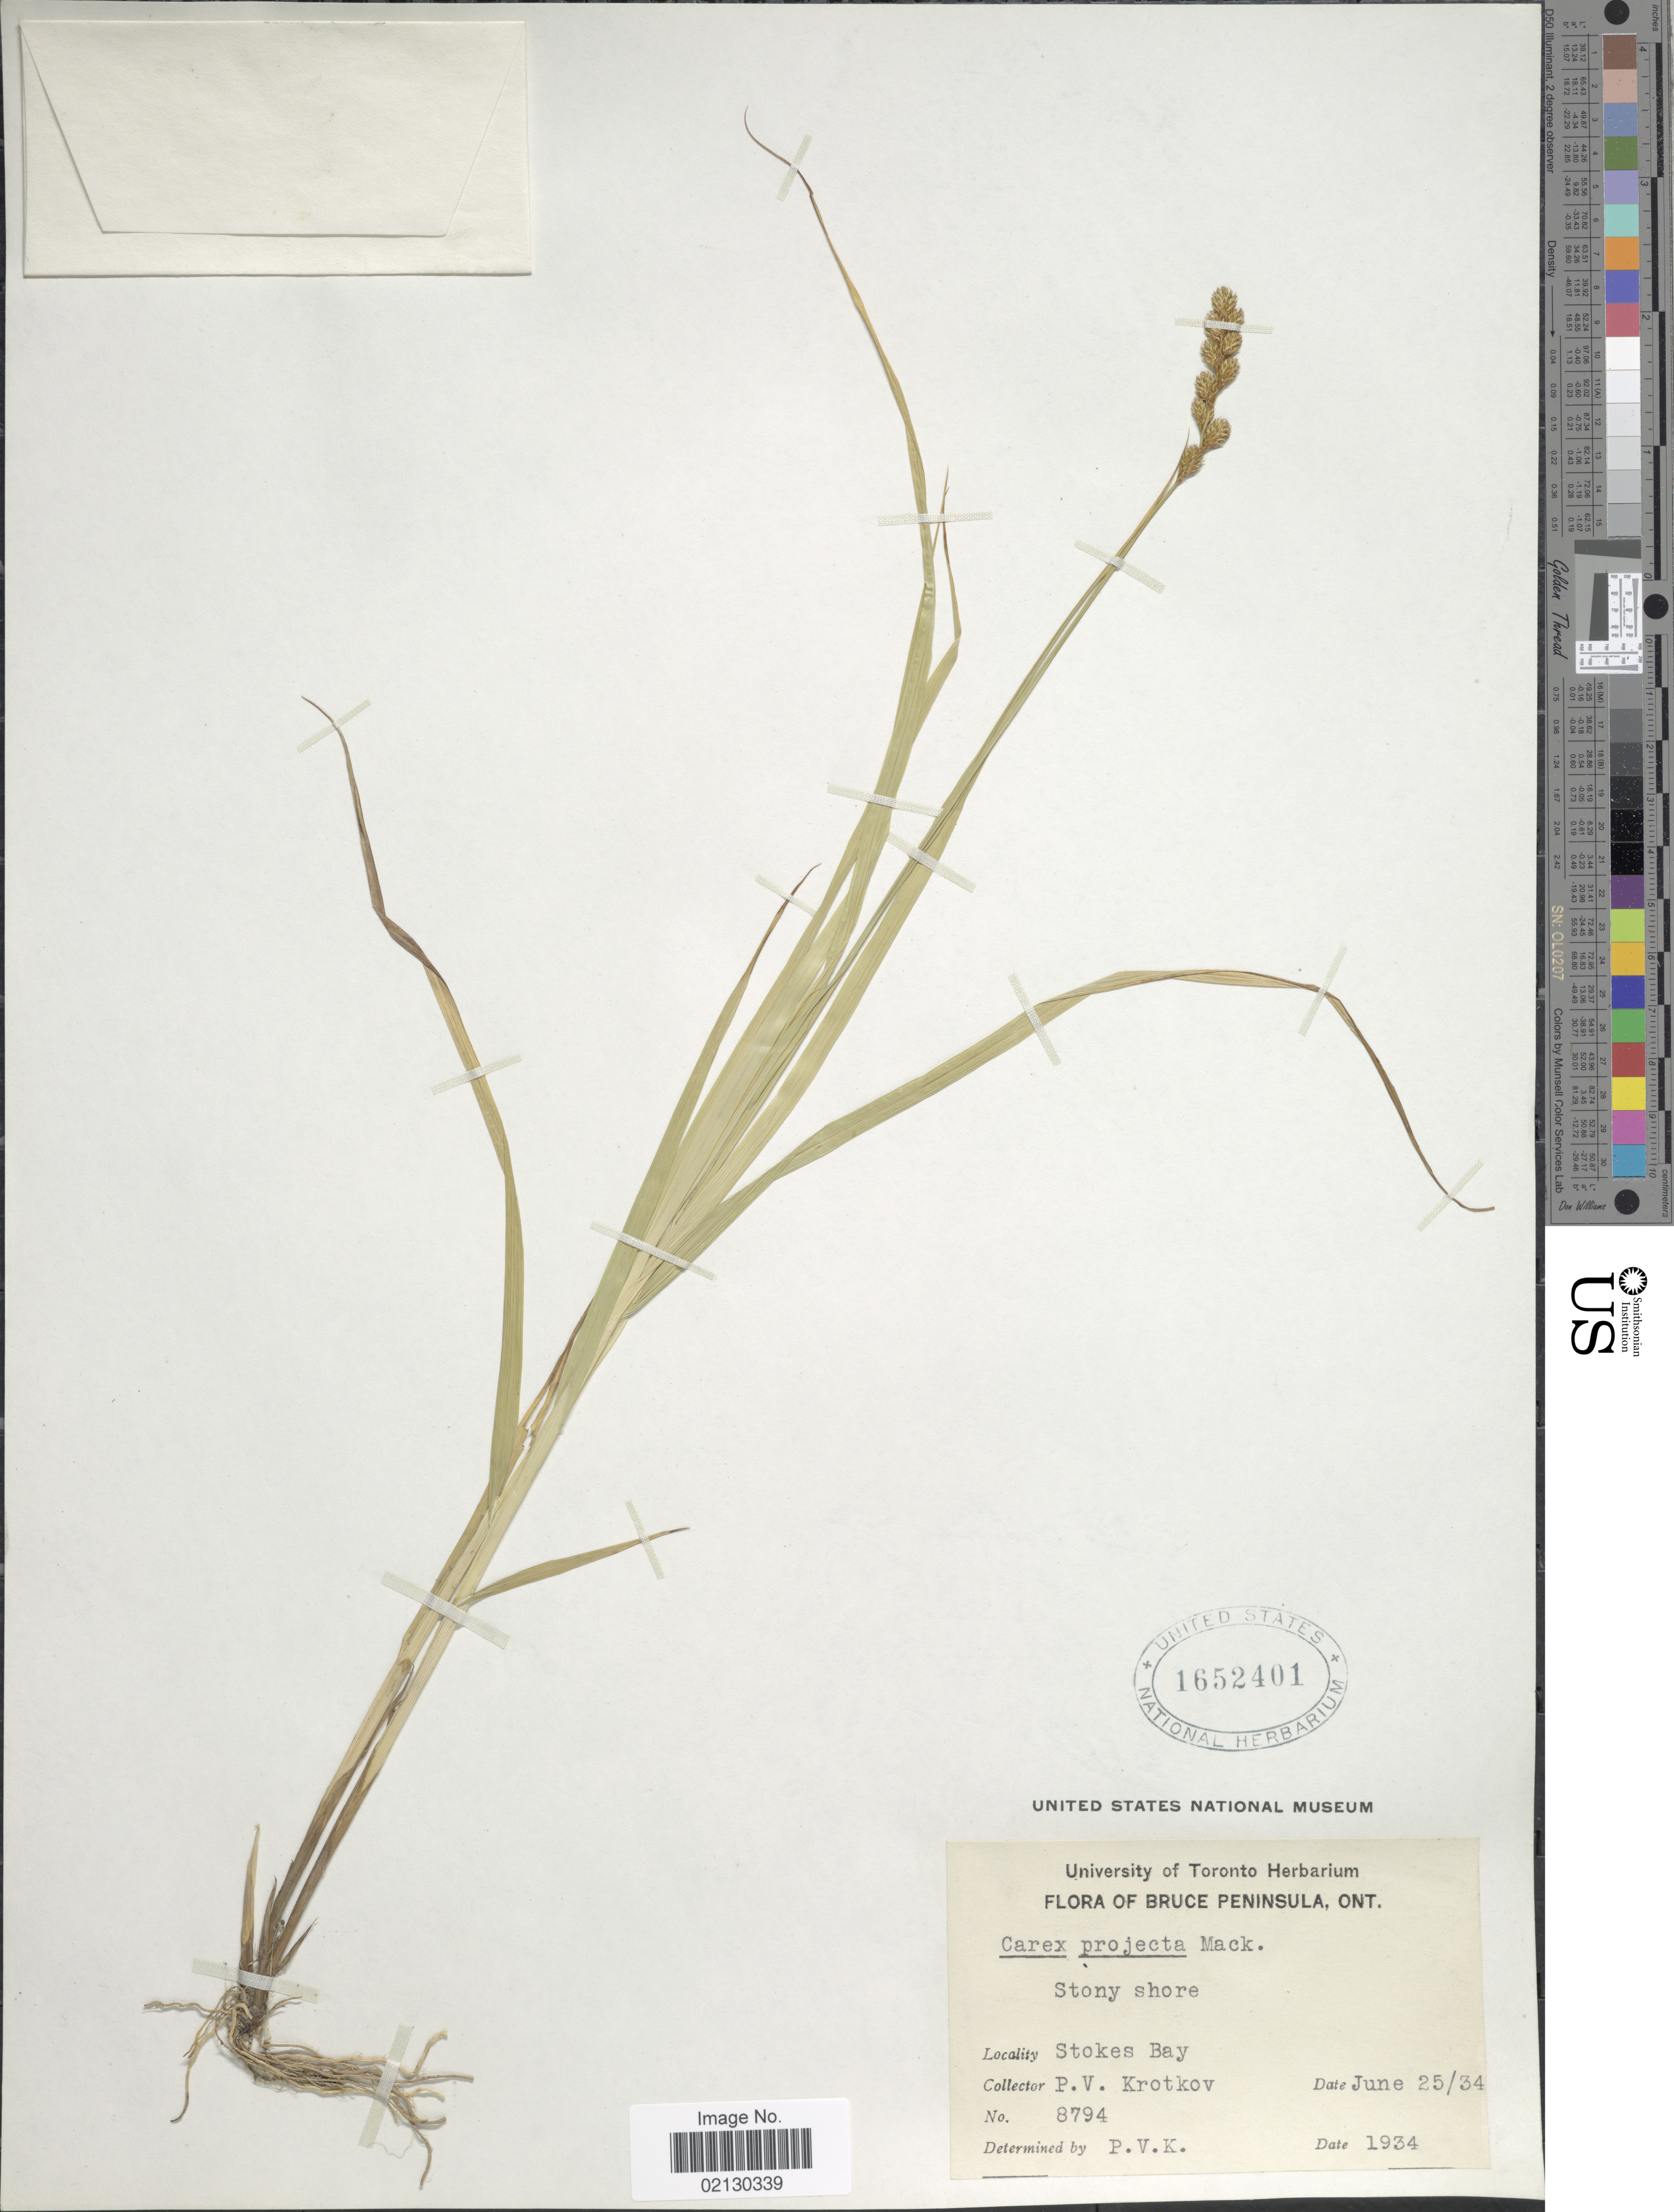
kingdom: Plantae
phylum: Tracheophyta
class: Liliopsida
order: Poales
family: Cyperaceae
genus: Carex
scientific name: Carex projecta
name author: Mack.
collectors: P. V. Krotkov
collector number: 8794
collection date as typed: Transcribed d/m/y: 25/6/34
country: Canada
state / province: Ontario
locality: Bruce Peninsula, Stokes Bay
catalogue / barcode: US 1652401